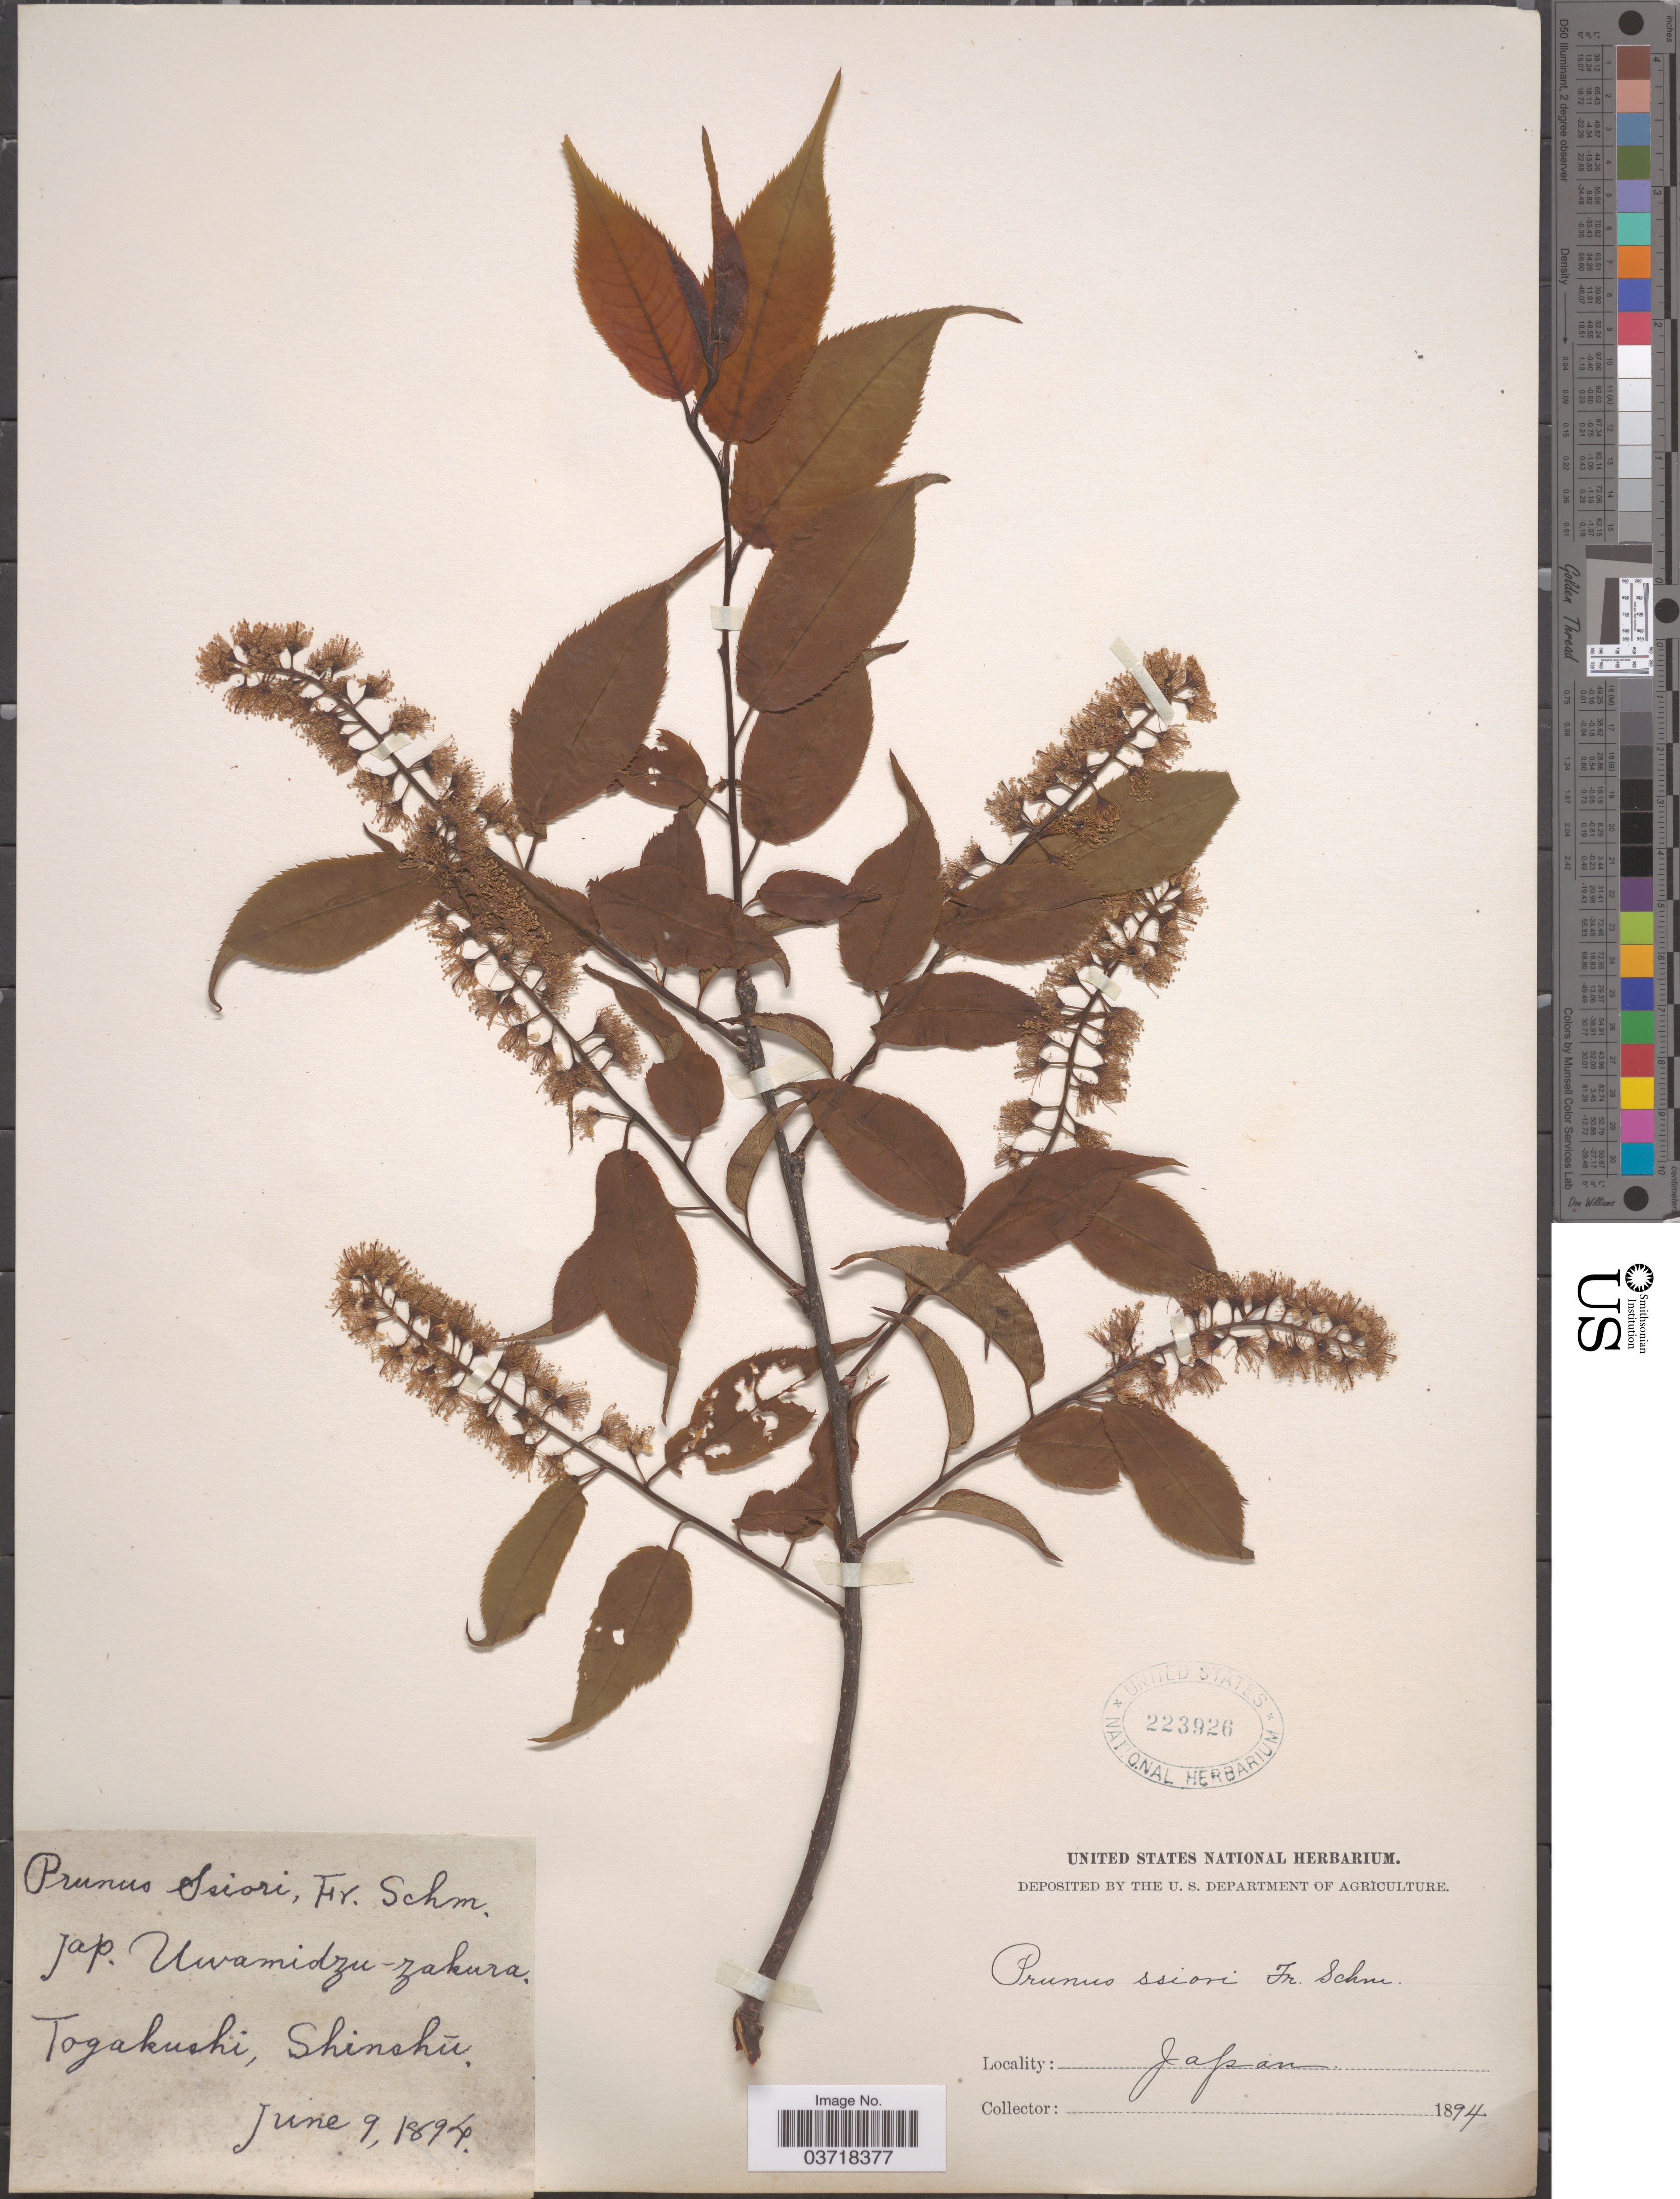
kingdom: Plantae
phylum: Tracheophyta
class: Magnoliopsida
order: Rosales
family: Rosaceae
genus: Prunus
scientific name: Prunus ssiori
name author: F. Schmidt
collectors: ex herb. United States National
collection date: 1894-06-09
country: Japan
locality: Togakushi, Shinshü.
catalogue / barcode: US 223926